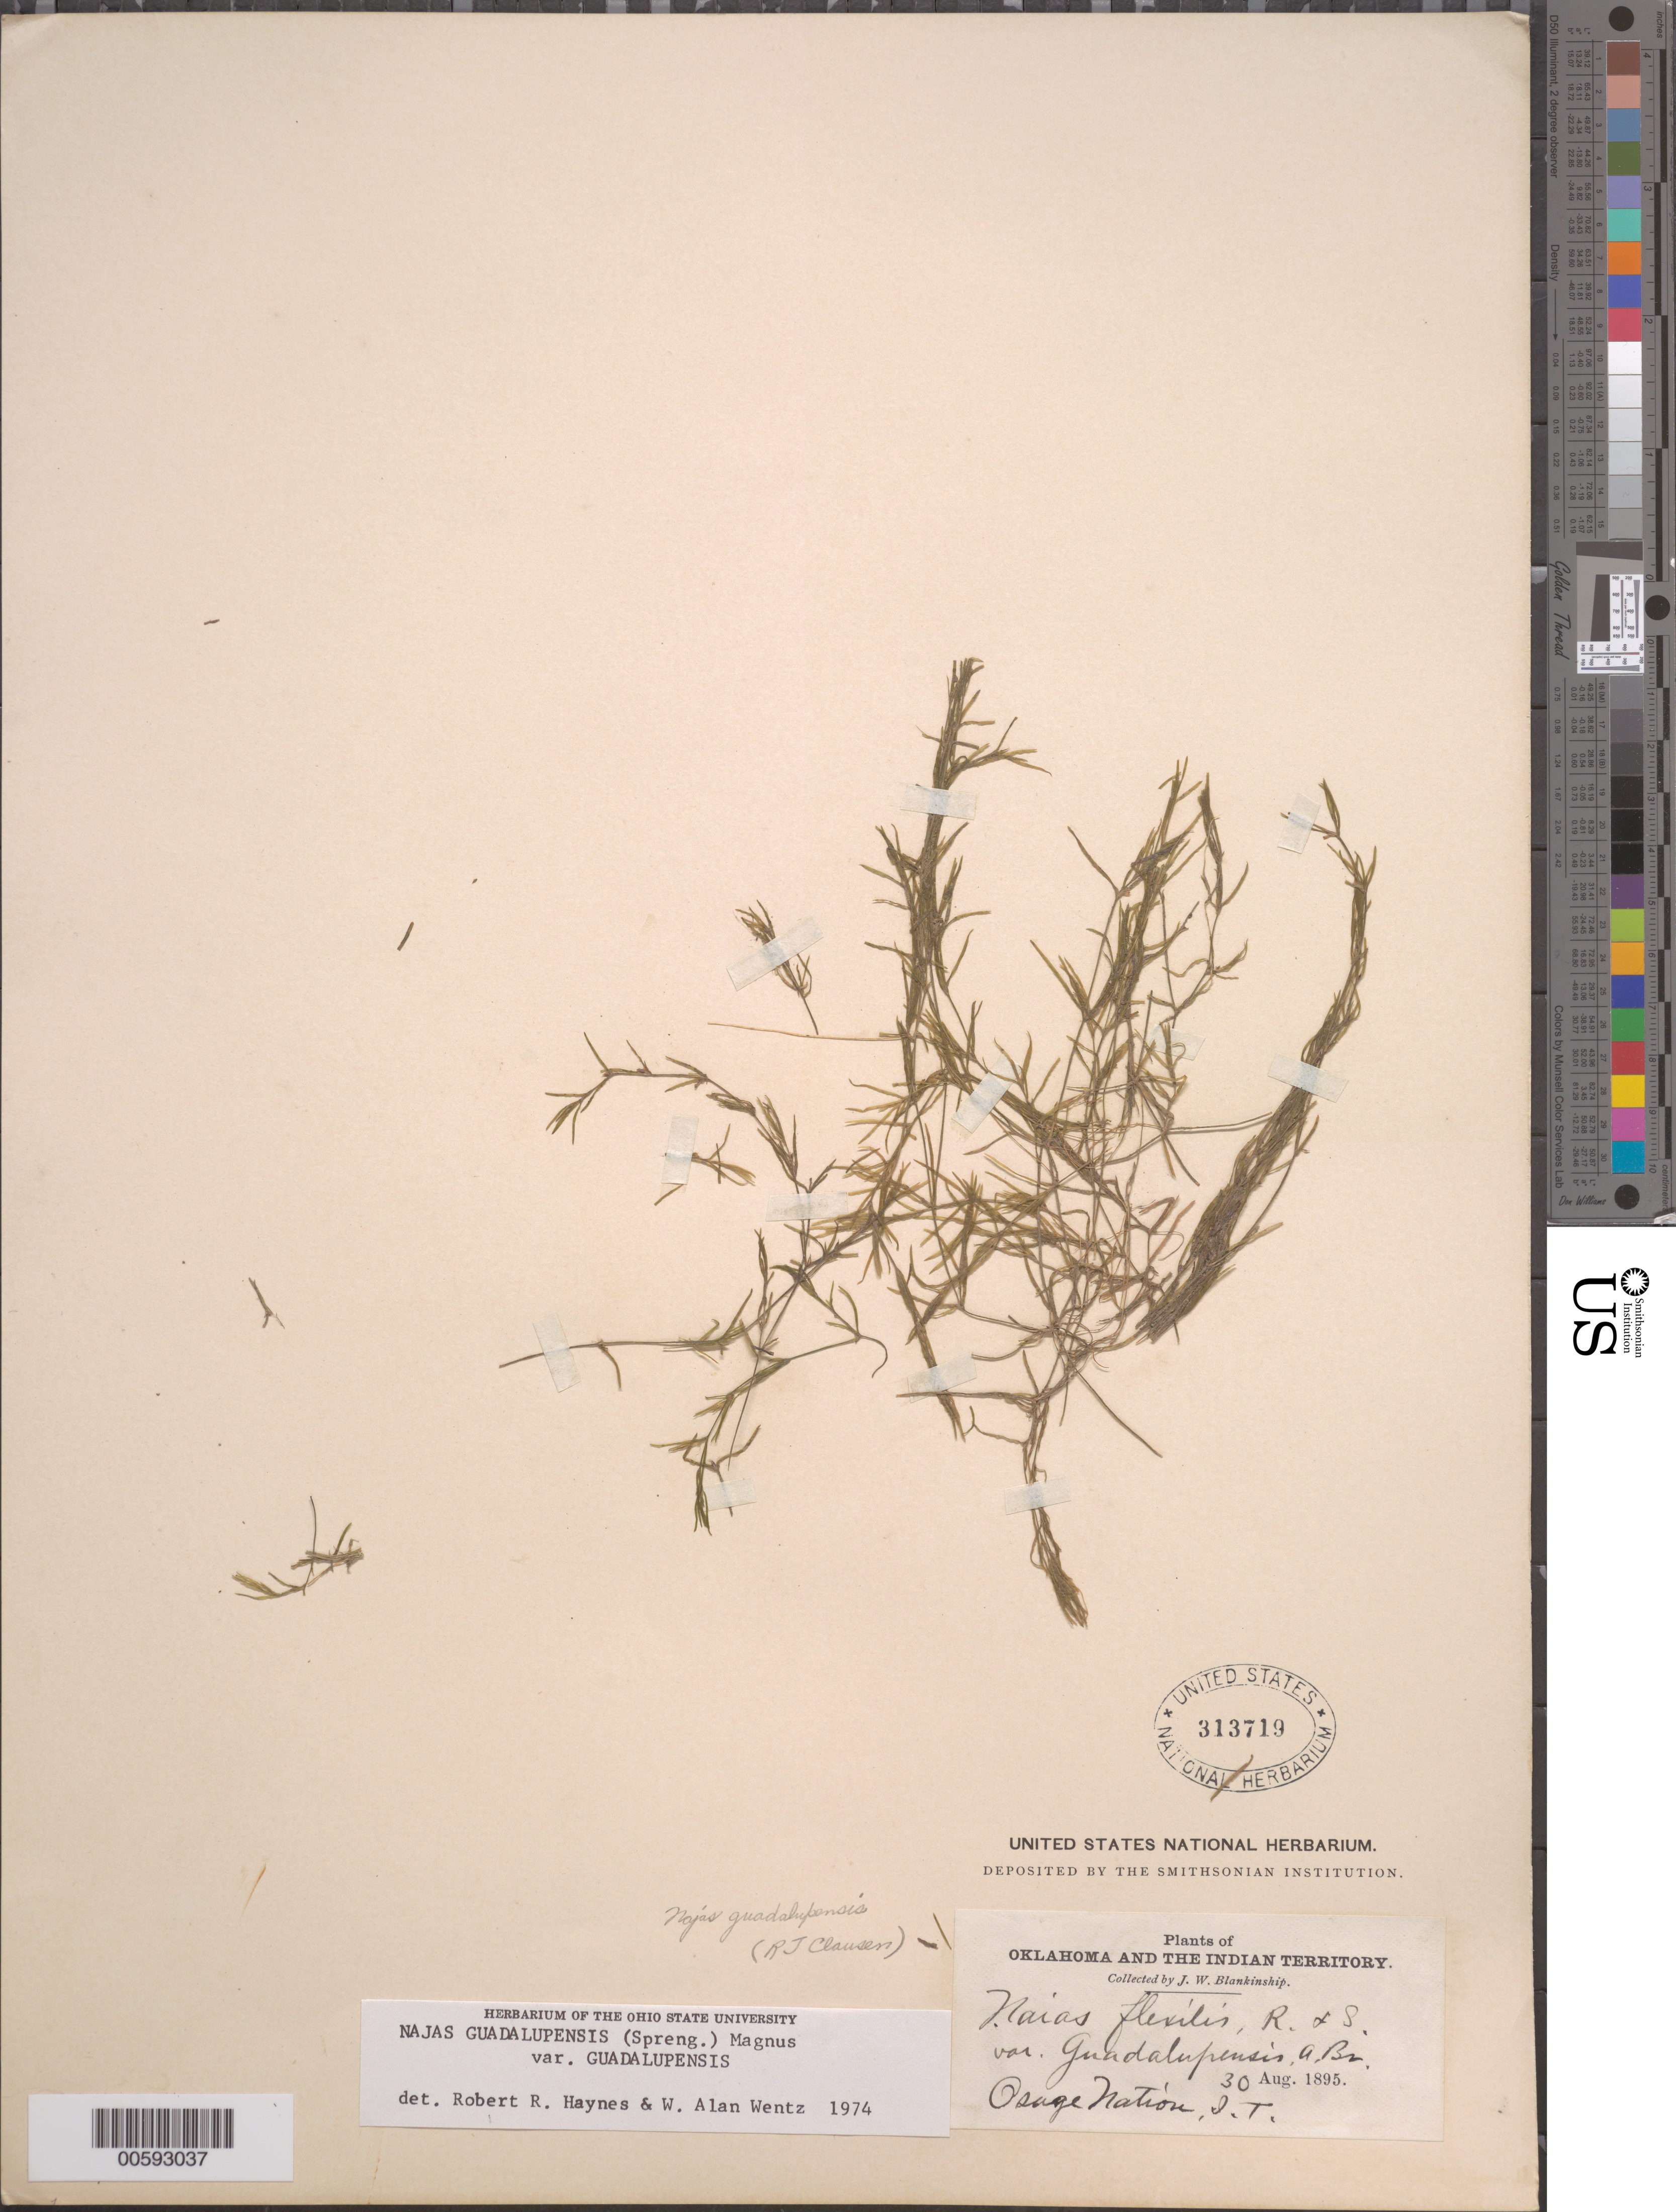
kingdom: Plantae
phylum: Tracheophyta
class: Liliopsida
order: Alismatales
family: Hydrocharitaceae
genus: Najas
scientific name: Najas guadalupensis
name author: (Spreng.) Magnus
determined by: Haynes, R. R.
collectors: J. W. Blankinship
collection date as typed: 30 Aug 1895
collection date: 1895-08-30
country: United States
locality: Osage Nation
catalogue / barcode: US 313719